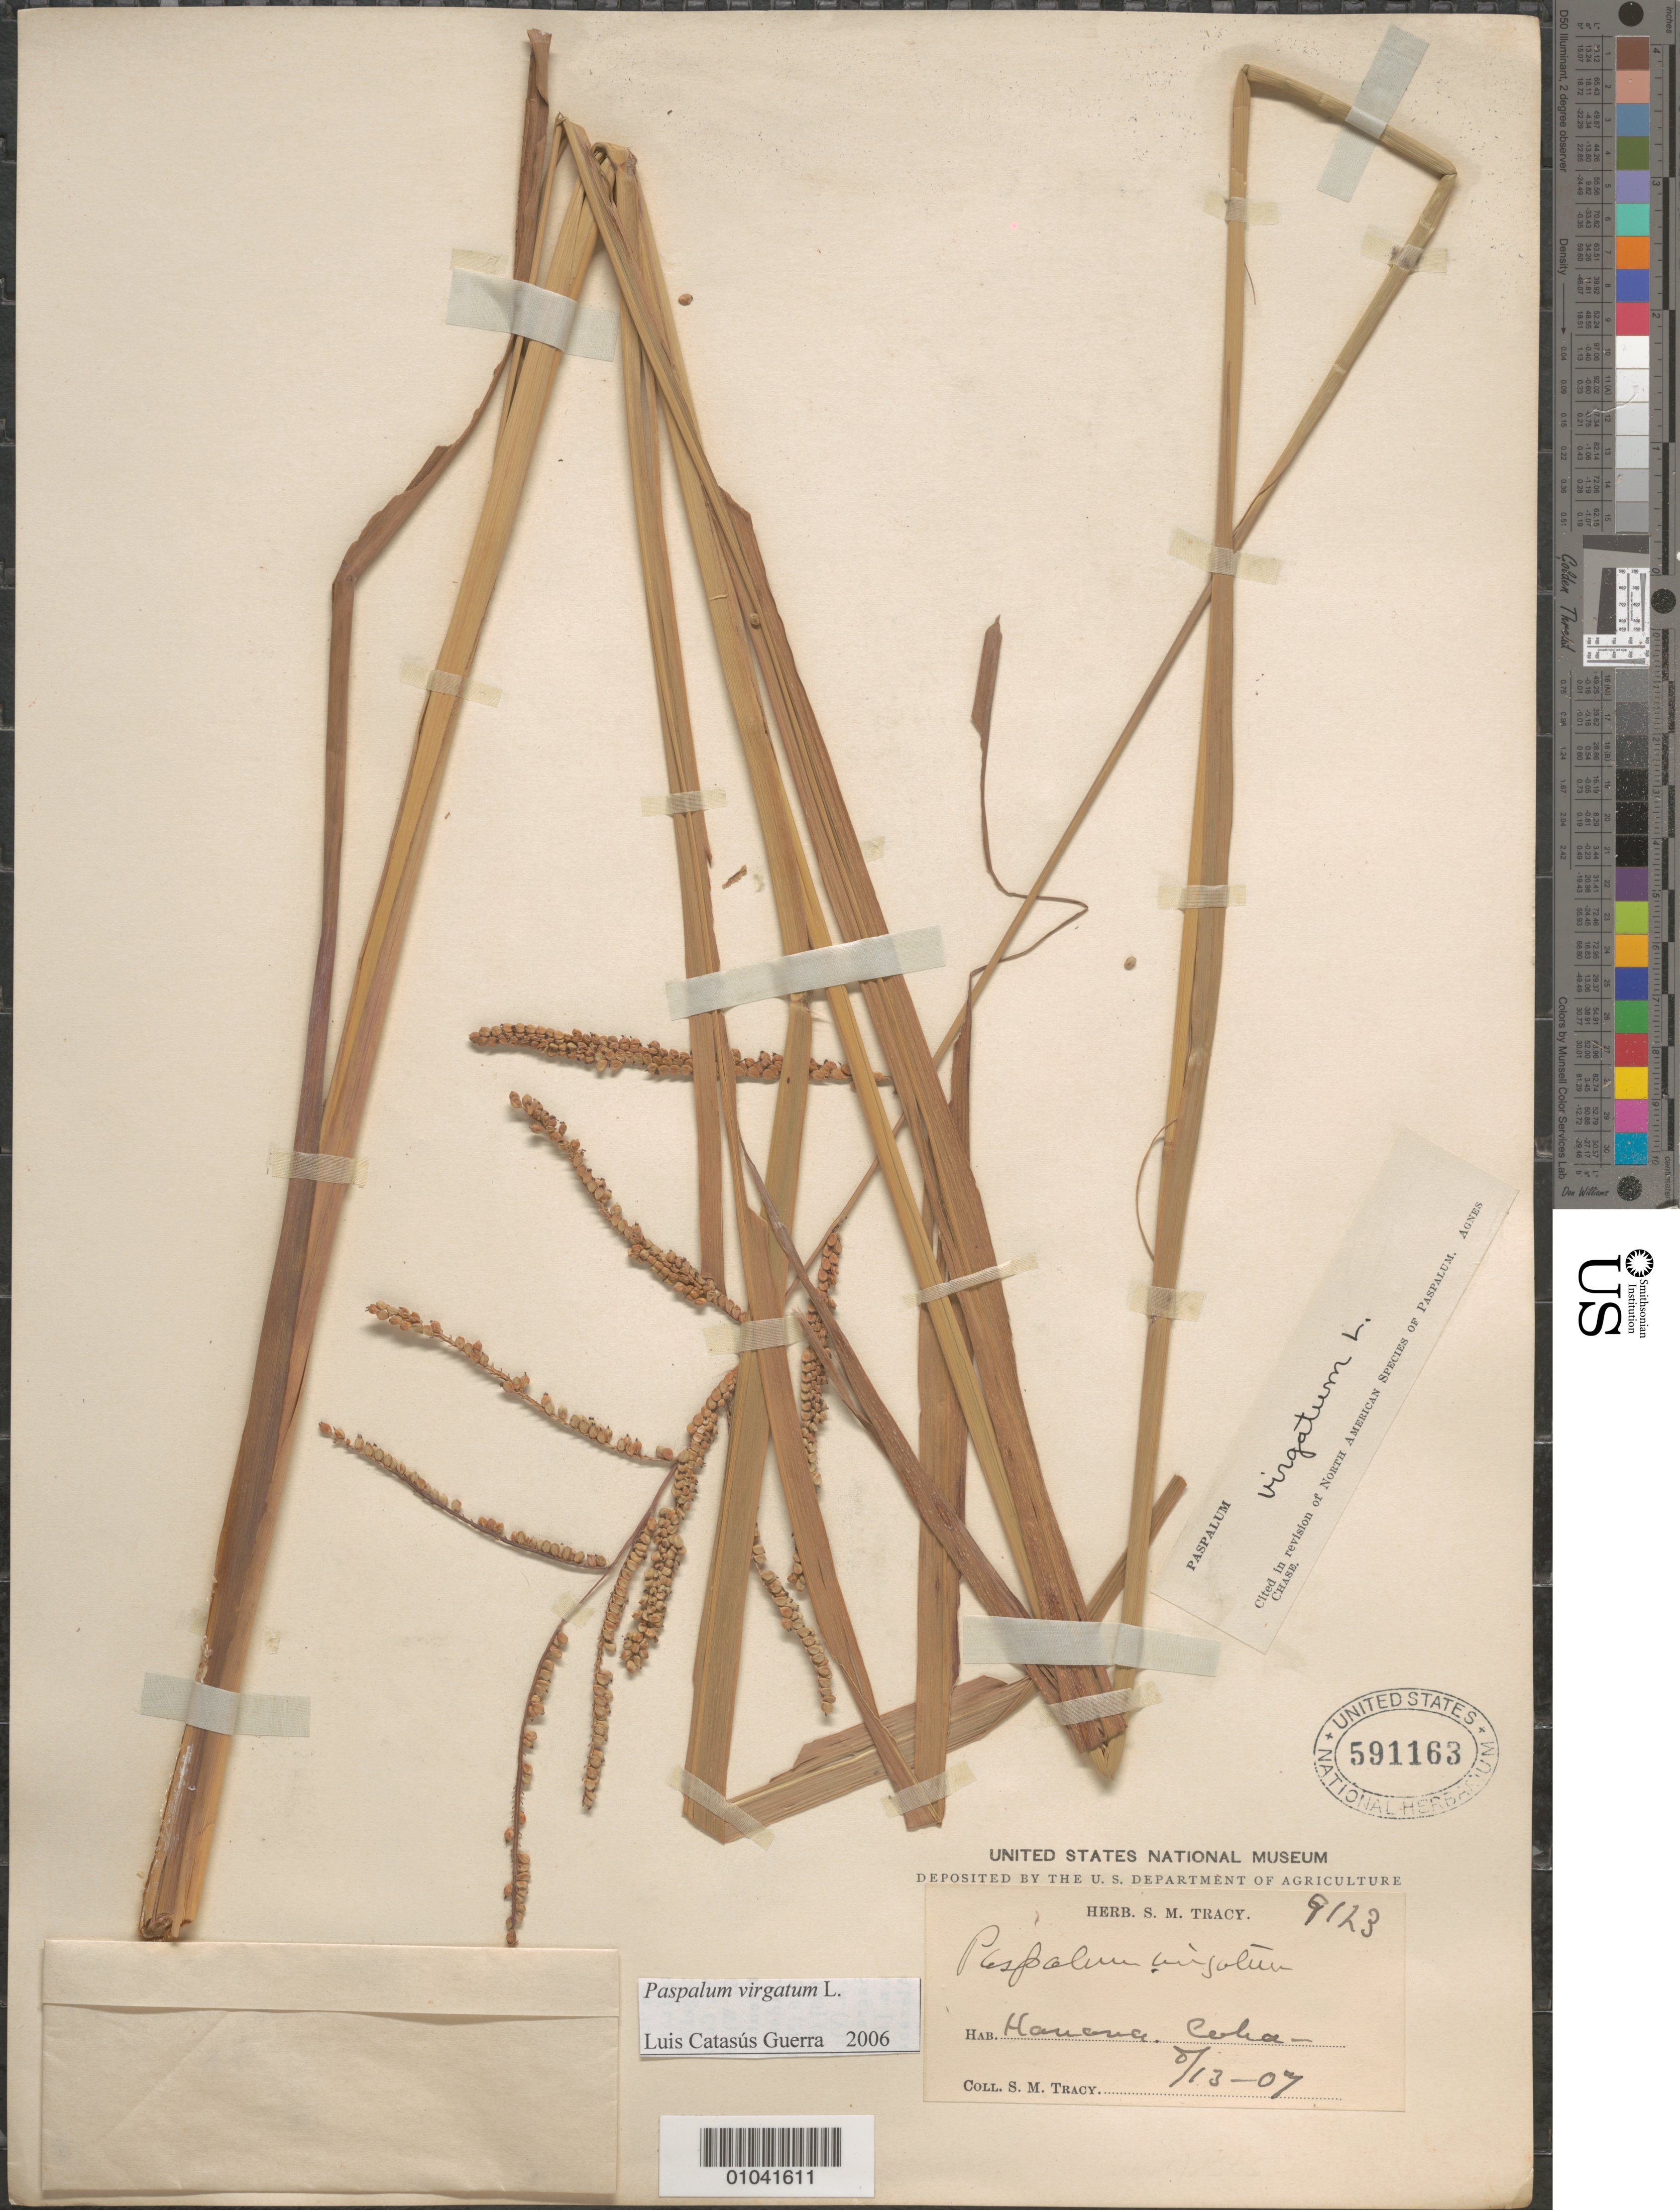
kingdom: Plantae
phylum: Tracheophyta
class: Liliopsida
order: Poales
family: Poaceae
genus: Paspalum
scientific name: Paspalum virgatum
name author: L.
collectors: S. M. Tracy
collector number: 9123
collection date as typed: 13 Aug 1907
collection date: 1907-08-13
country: Cuba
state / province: La Habana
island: Cuba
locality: La Habana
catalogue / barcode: US 591163